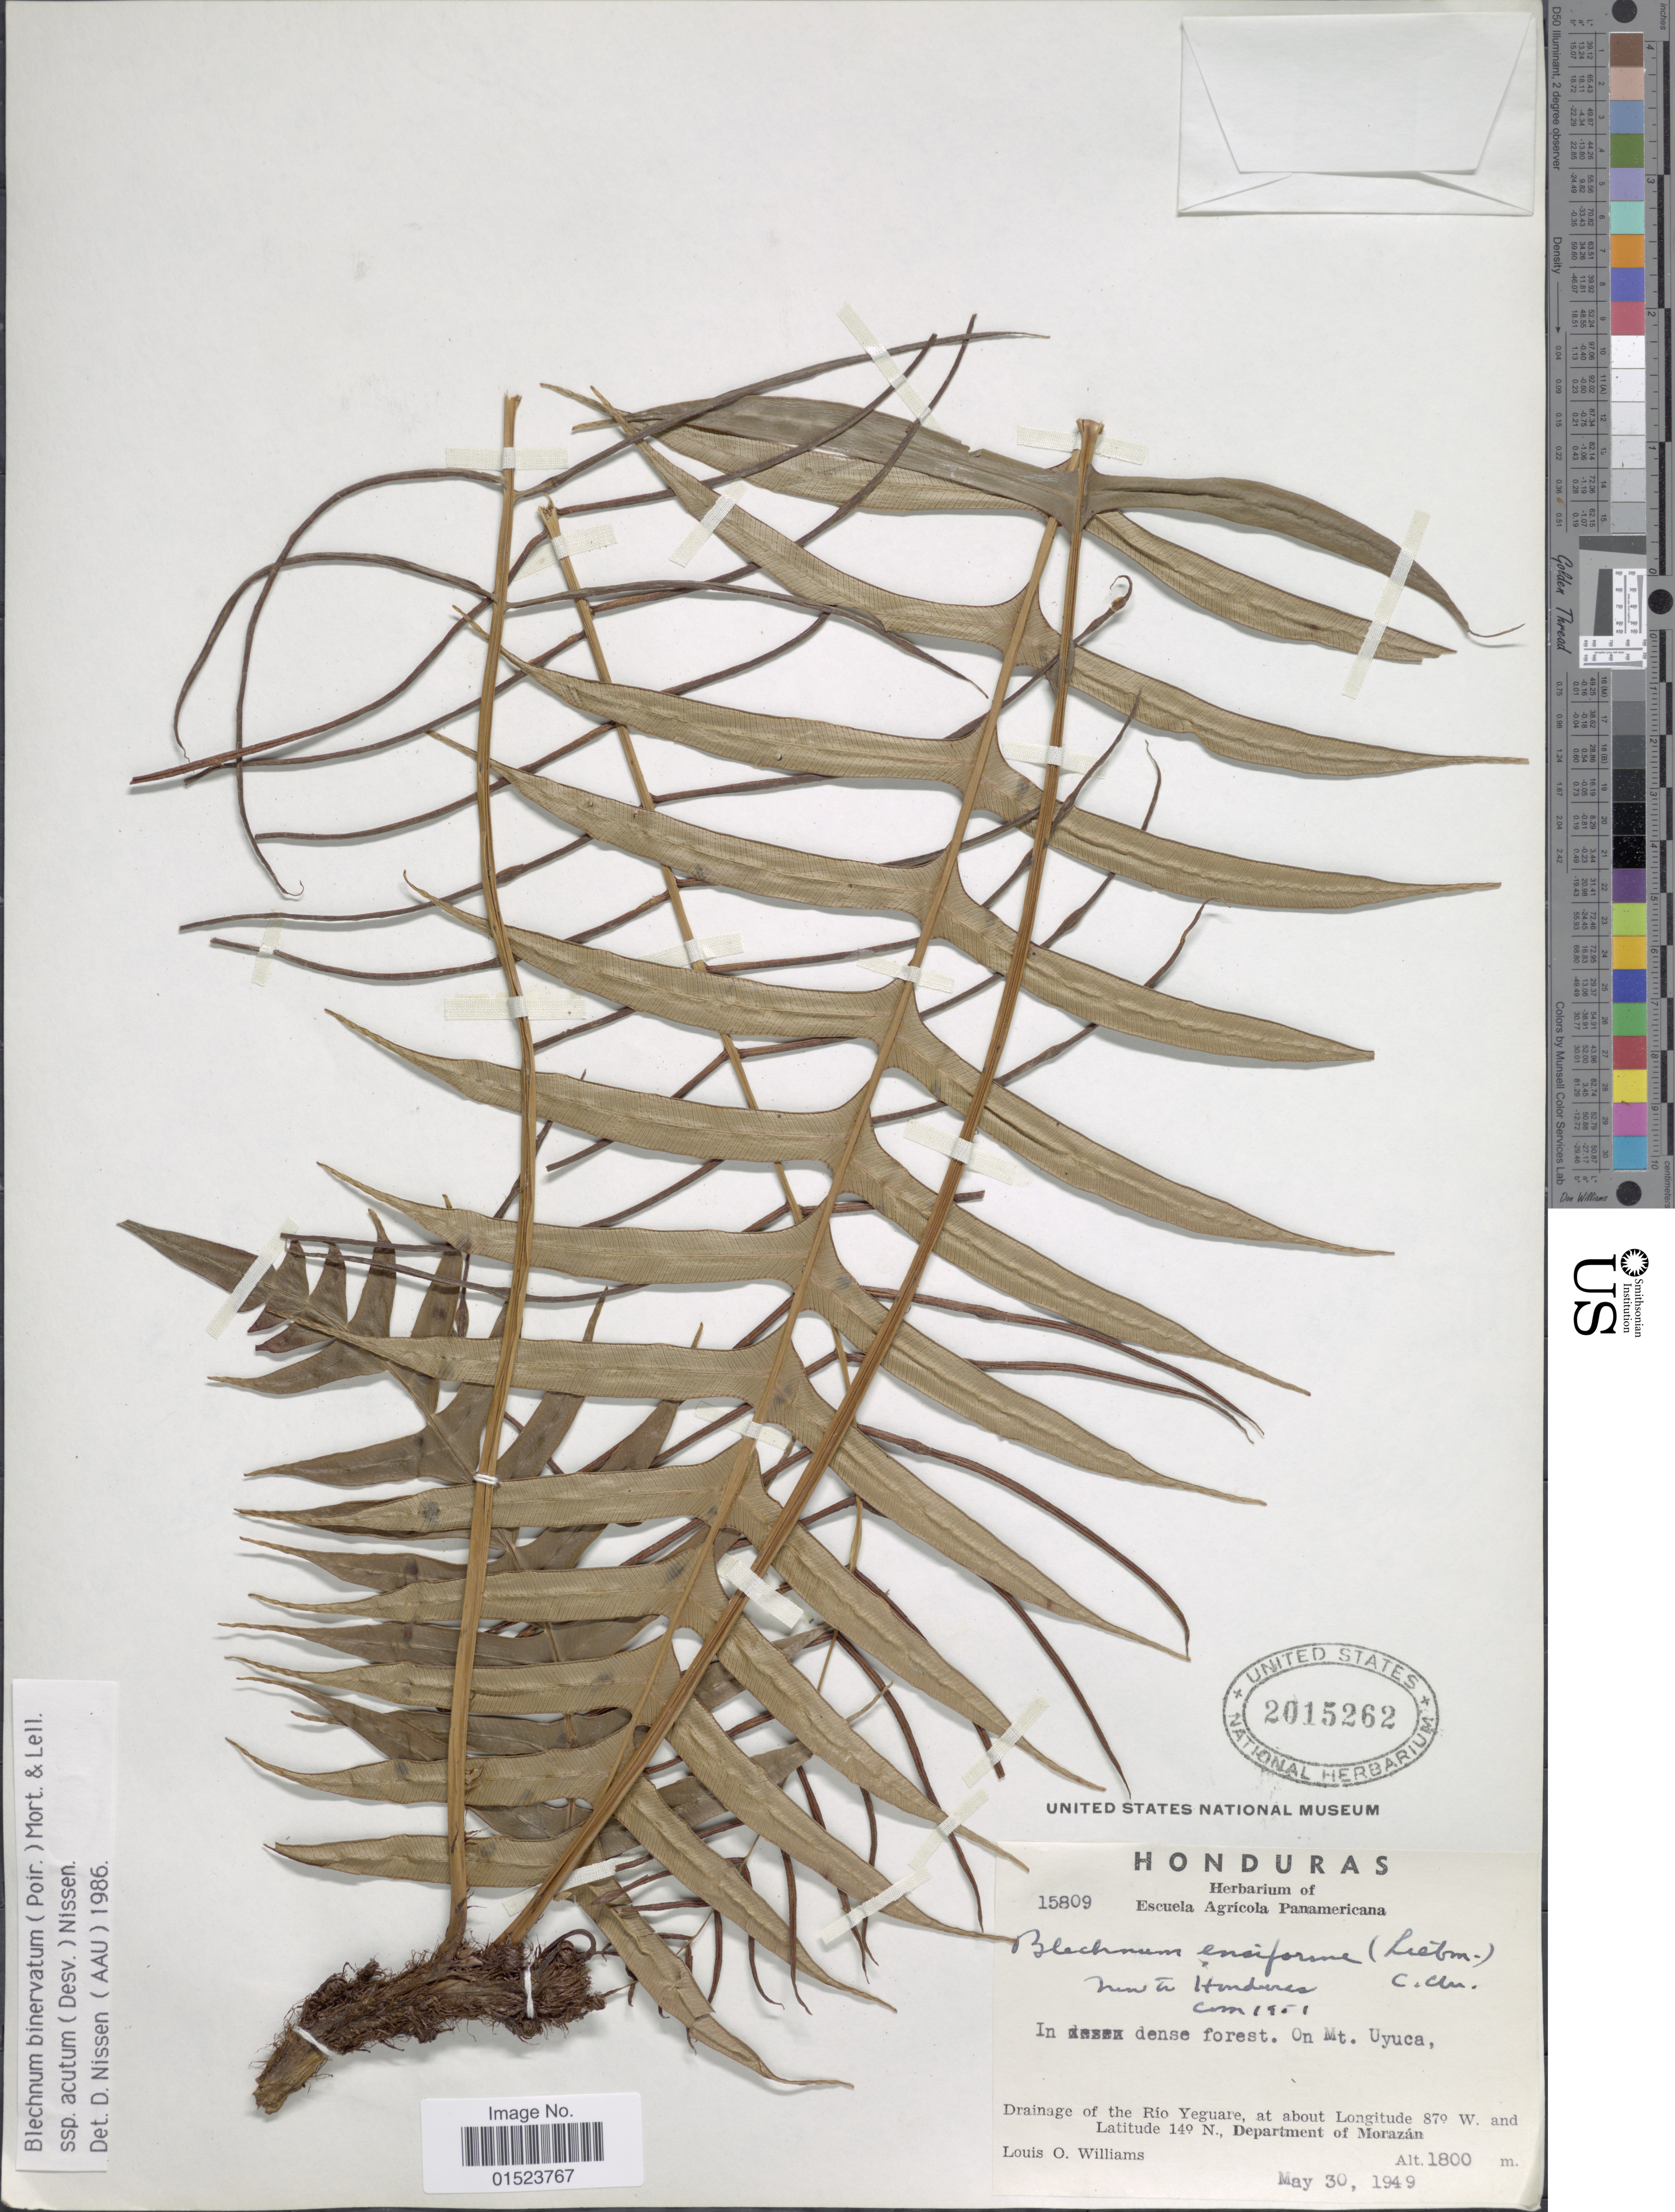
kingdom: Plantae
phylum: Tracheophyta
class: Polypodiopsida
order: Polypodiales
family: Blechnaceae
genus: Blechnum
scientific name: Blechnum ensiforme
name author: (Liebm.) C. Chr.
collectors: L. O. Williams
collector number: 15809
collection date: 1949-05-30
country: Honduras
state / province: Fco. Morazán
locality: Drainage of the Río Yeguare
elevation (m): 1800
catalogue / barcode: US 2015262